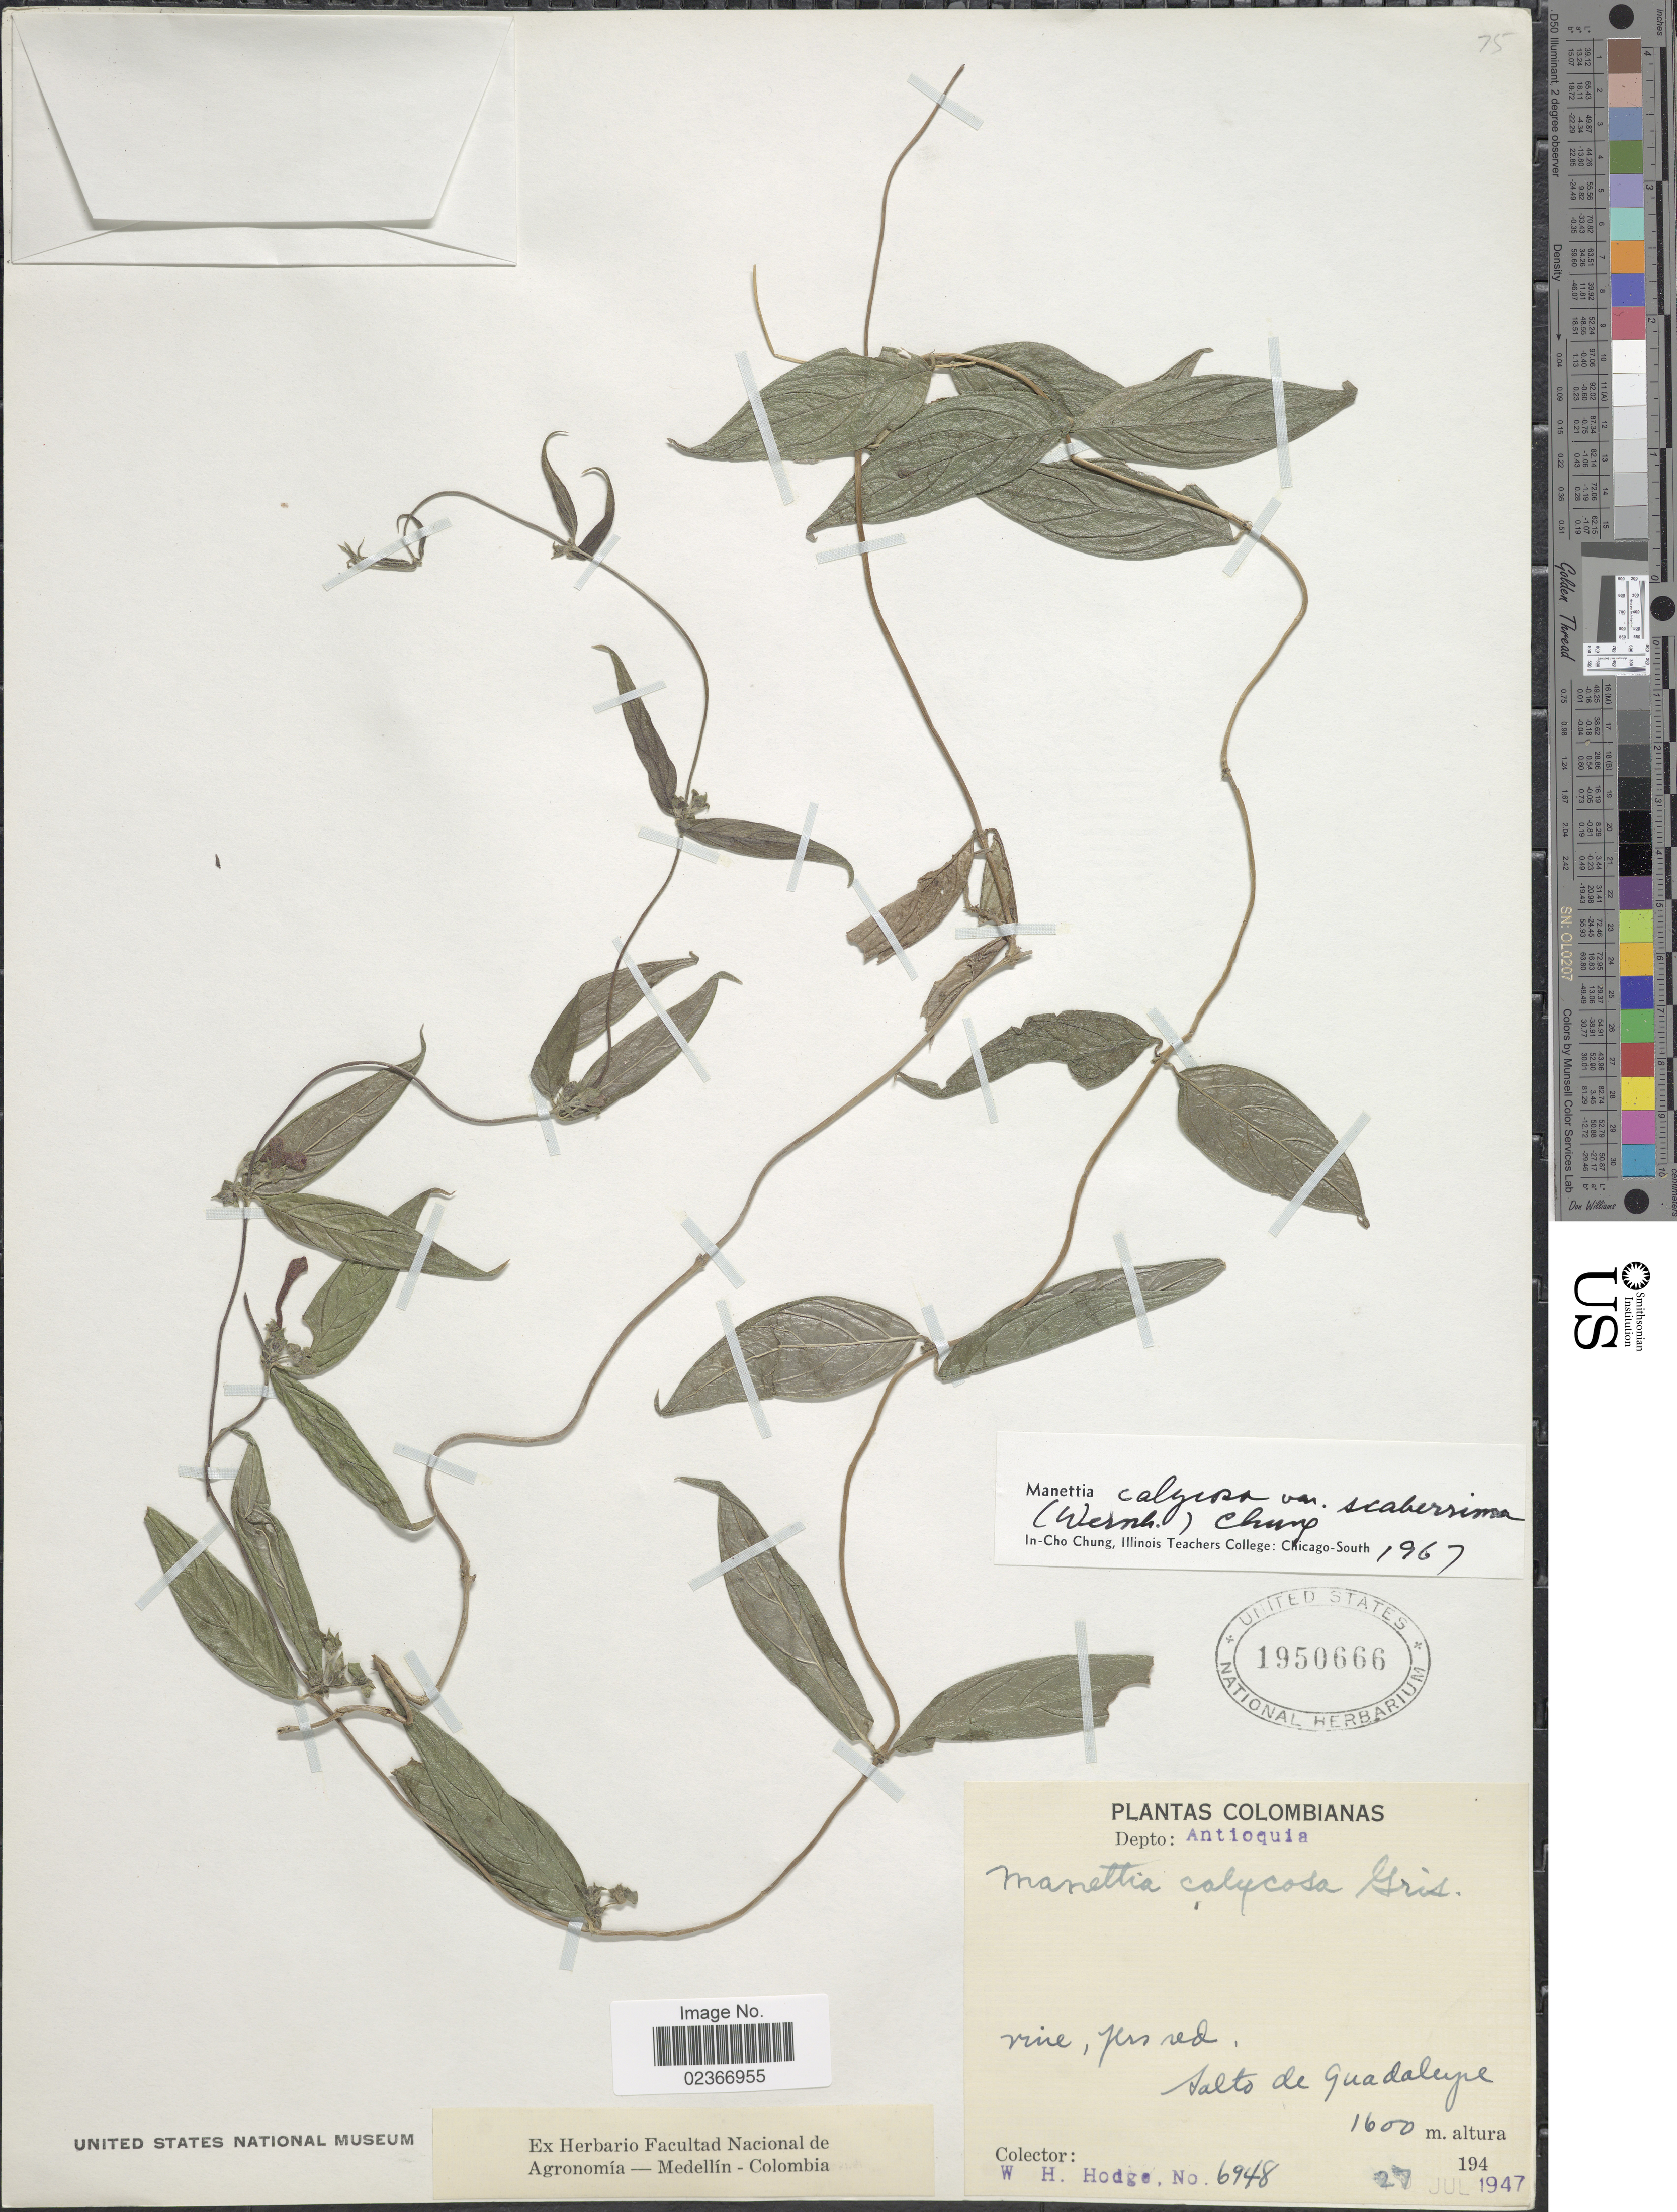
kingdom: Plantae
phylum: Tracheophyta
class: Magnoliopsida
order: Gentianales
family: Rubiaceae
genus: Manettia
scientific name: Manettia calycosa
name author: Griseb.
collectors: W. Hodge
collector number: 6948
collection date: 1947-07-27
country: Colombia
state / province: Antioquia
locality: Dept. Antioquia. Salto de Guadalupe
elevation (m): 1600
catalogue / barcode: US 1950666